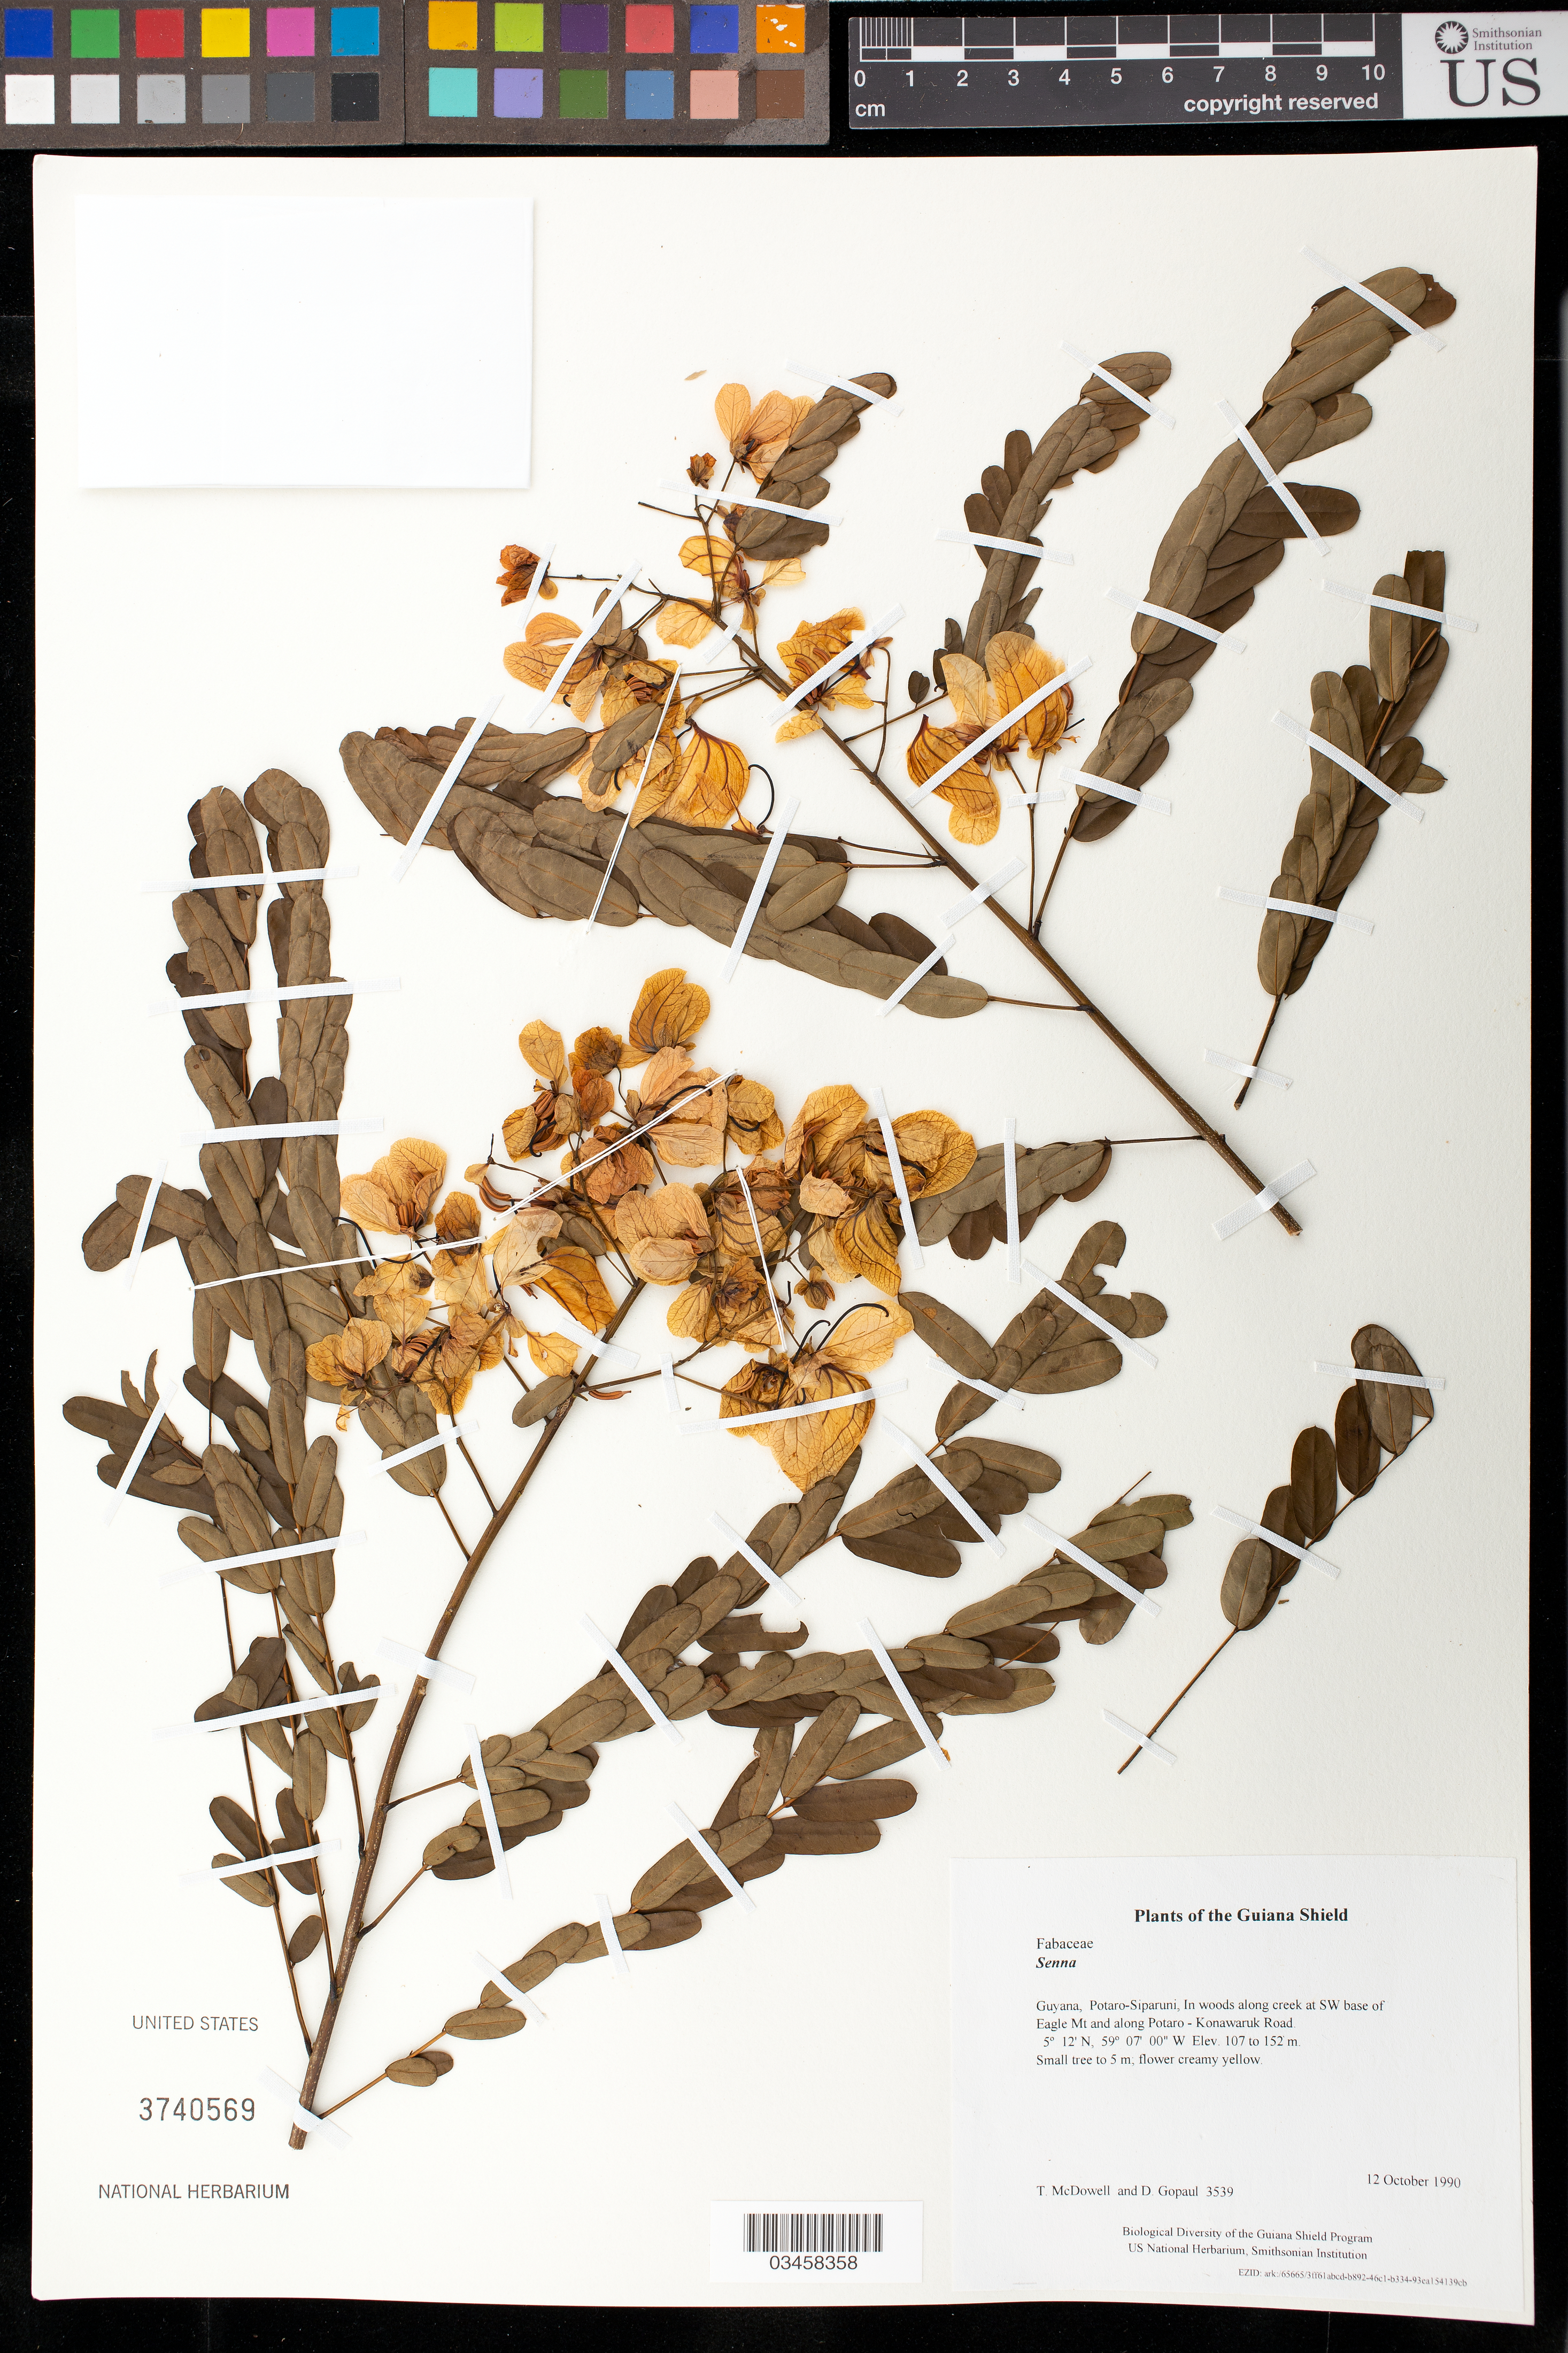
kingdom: Plantae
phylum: Tracheophyta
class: Magnoliopsida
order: Fabales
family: Fabaceae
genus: Senna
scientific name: Senna sp.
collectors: T. McDowell & D. Gopaul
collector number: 3539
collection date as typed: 12 October 1990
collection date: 1990-10-12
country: Guyana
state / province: Potaro-Siparuni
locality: In woods along creek at SW base of Eagle Mt and along Potaro - Konawaruk Road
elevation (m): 107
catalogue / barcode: US 3740569